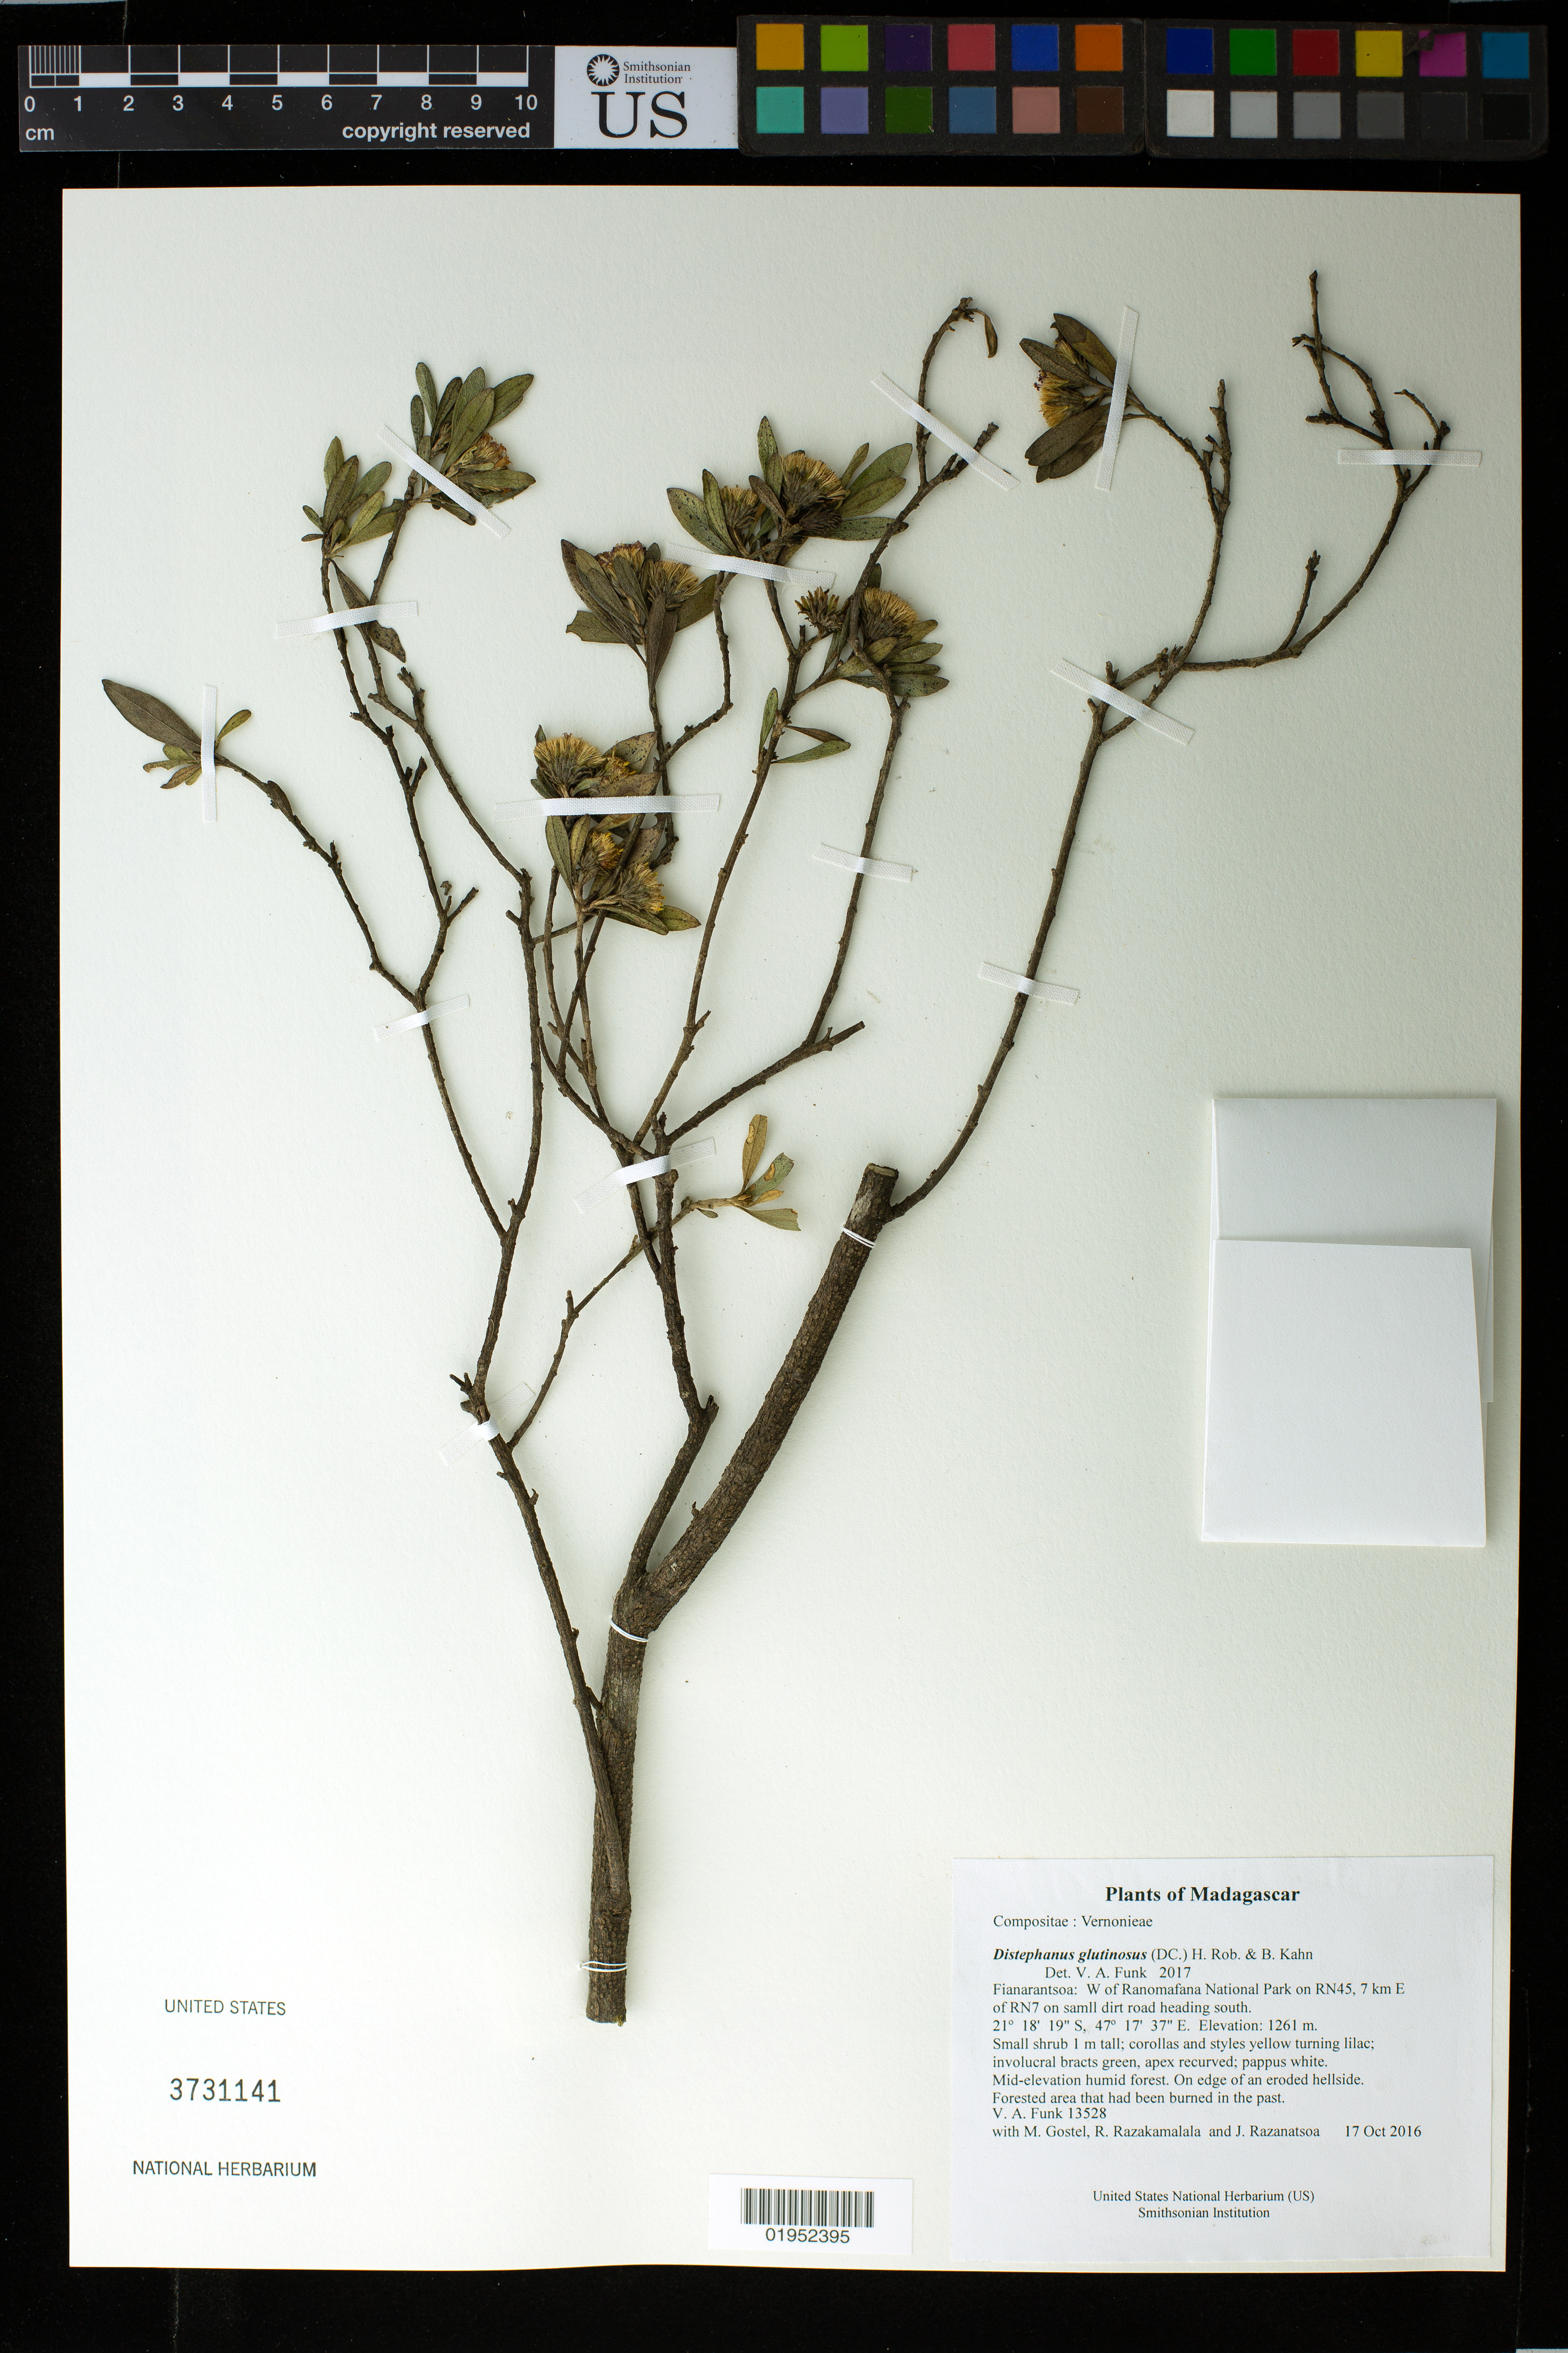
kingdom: Plantae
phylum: Tracheophyta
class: Magnoliopsida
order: Asterales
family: Asteraceae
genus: Distephanus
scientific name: Distephanus glutinosus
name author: (DC.) H. Rob. & B. Kahn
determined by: Funk, Vicki A., (BOT), Smithsonian Institution - National Museum of Natural History (UNITED STATES)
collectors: M. R. Gostel, R. Razakamalala & J. Razanatsoa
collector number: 13528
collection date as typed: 17 Oct 2016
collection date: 2016-10-17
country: Madagascar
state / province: Haute Matsiatra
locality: W of Ranomafana National Park on RN45, 7 km E of RN7 on samll dirt road heading south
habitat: Mid-elevation humid forest. On edge of an eroded hellside. Forested area that had been burned in the past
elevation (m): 1261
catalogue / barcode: US 3731141